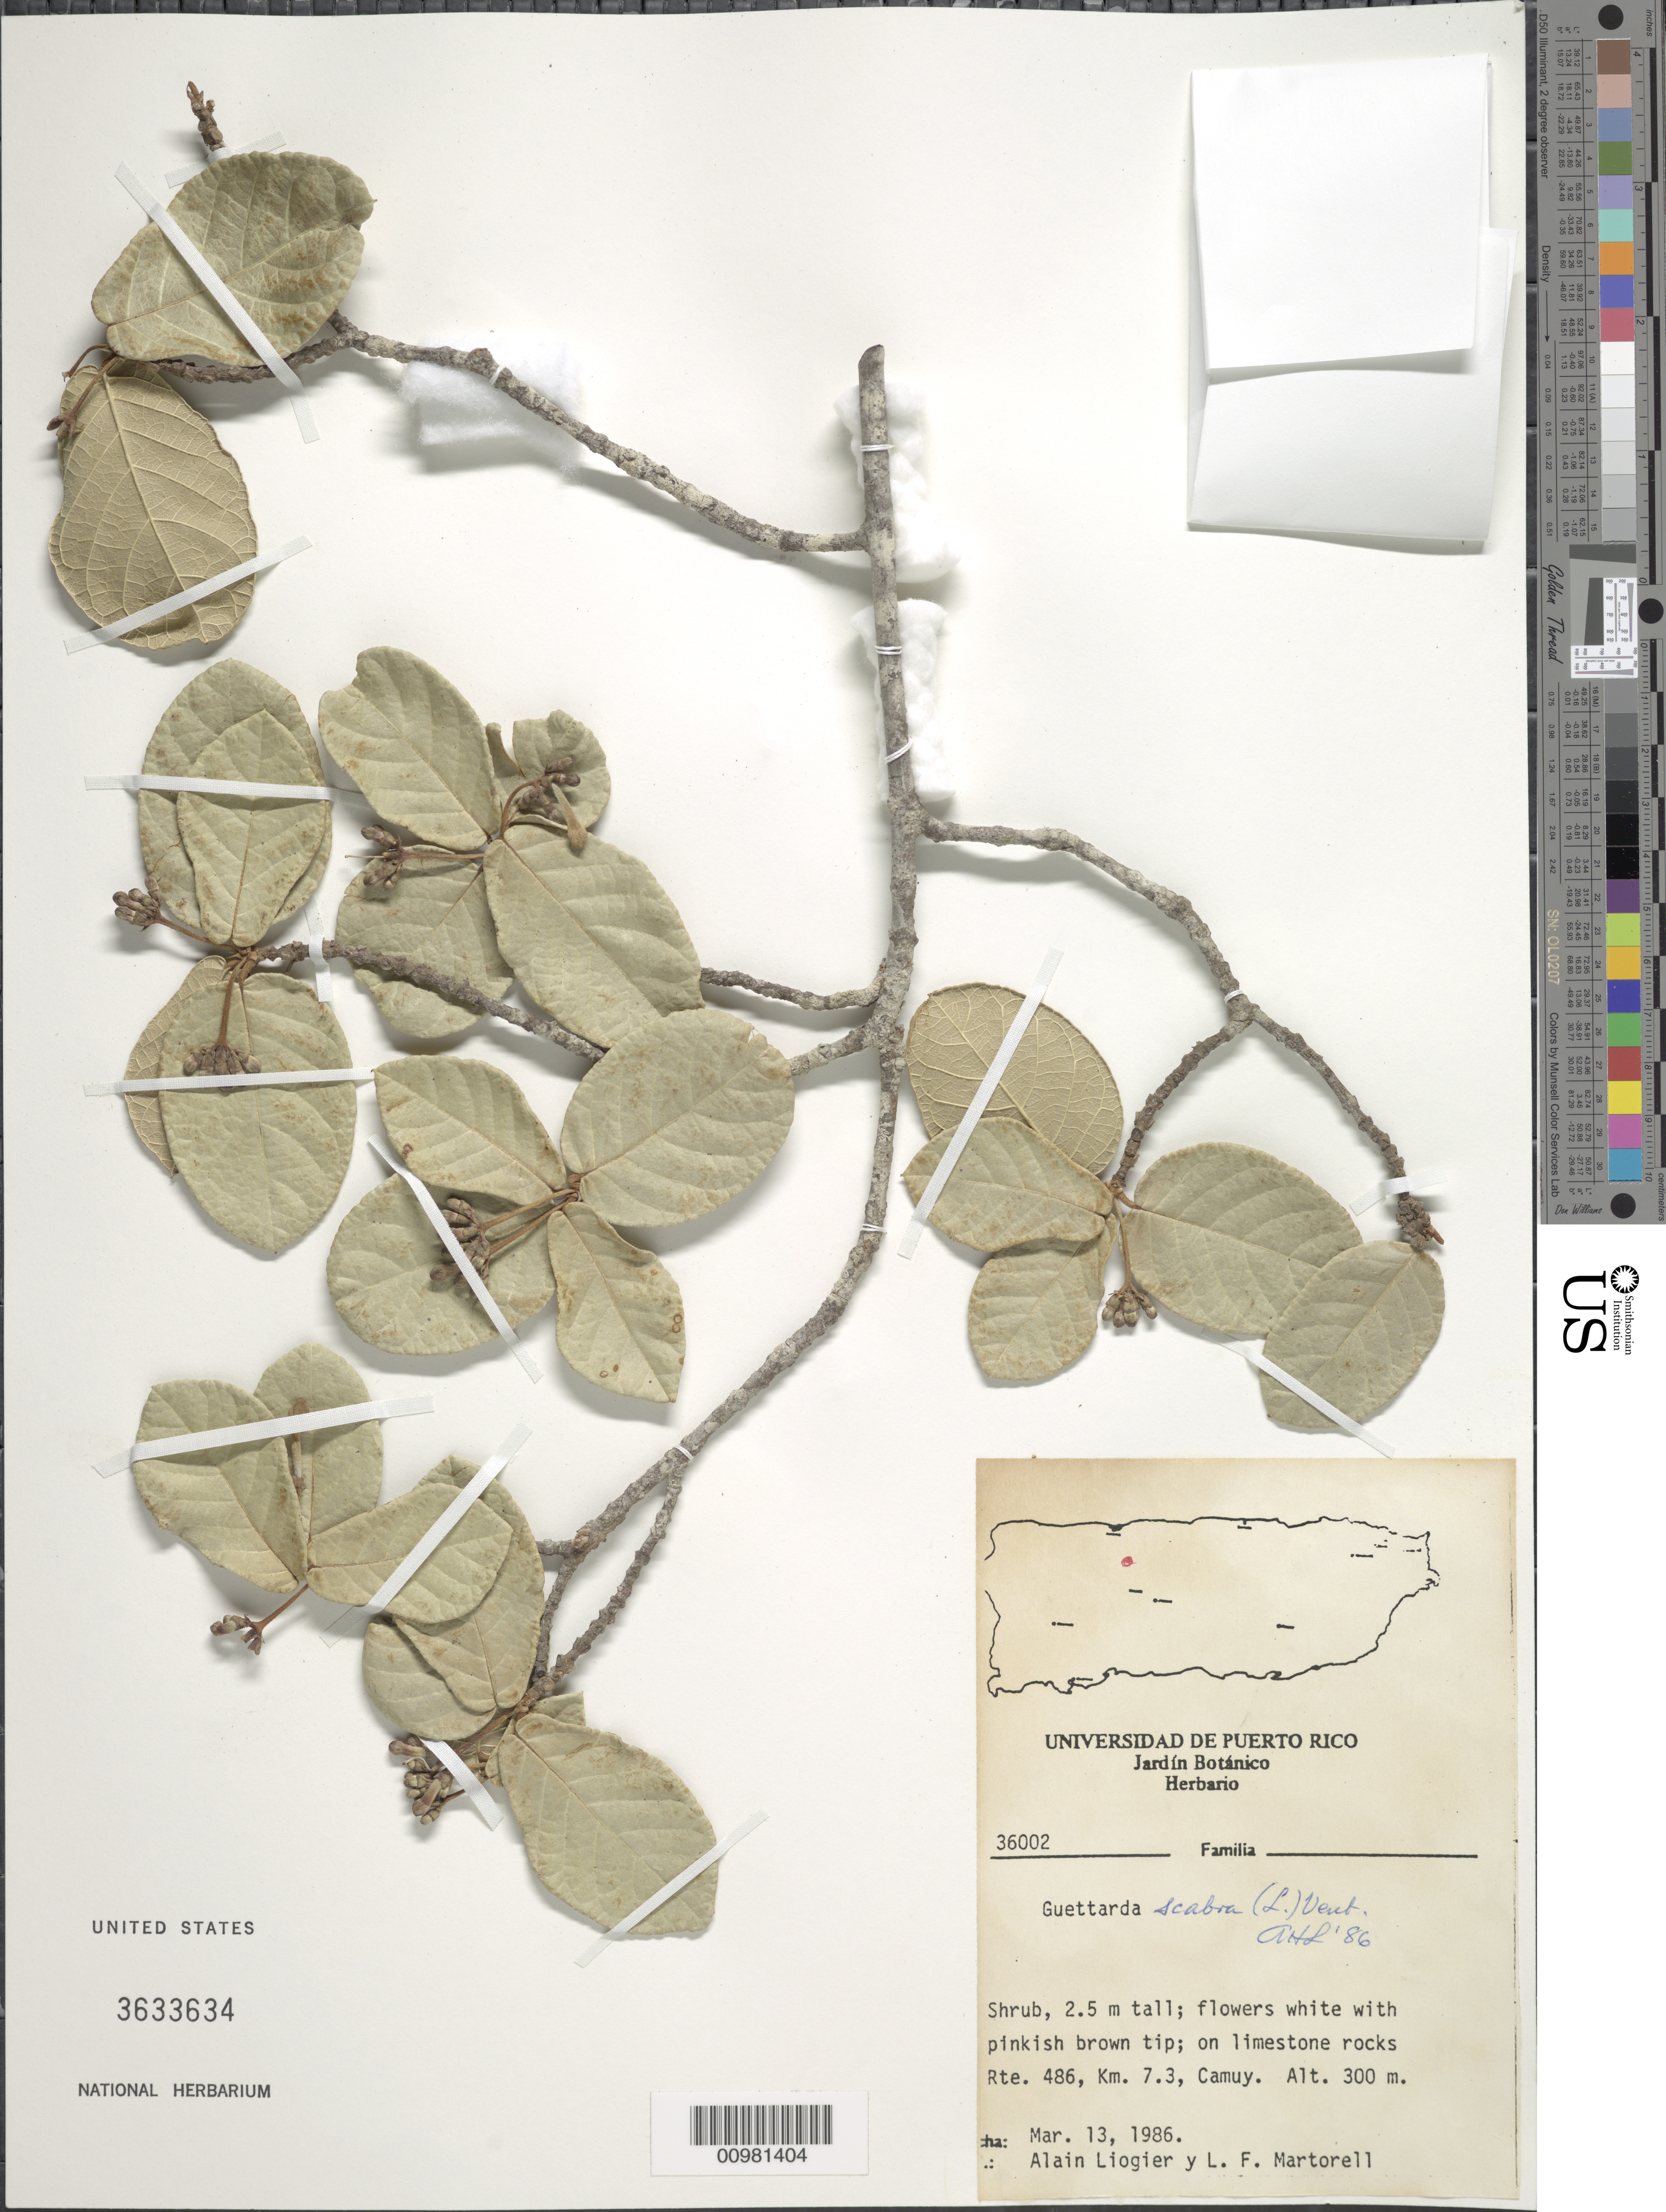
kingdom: Plantae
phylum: Tracheophyta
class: Magnoliopsida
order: Gentianales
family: Rubiaceae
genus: Guettarda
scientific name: Guettarda scabra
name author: (L.) Vent.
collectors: A. H. Liogier & L. Martorell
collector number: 36002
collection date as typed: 13 Mar 1986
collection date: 1986-03-13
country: Puerto Rico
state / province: Camuy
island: Puerto Rico I.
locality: Camuy, Rte. 486, Km. 7.3.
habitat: On limestone rocks.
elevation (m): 300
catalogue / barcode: US 3633634